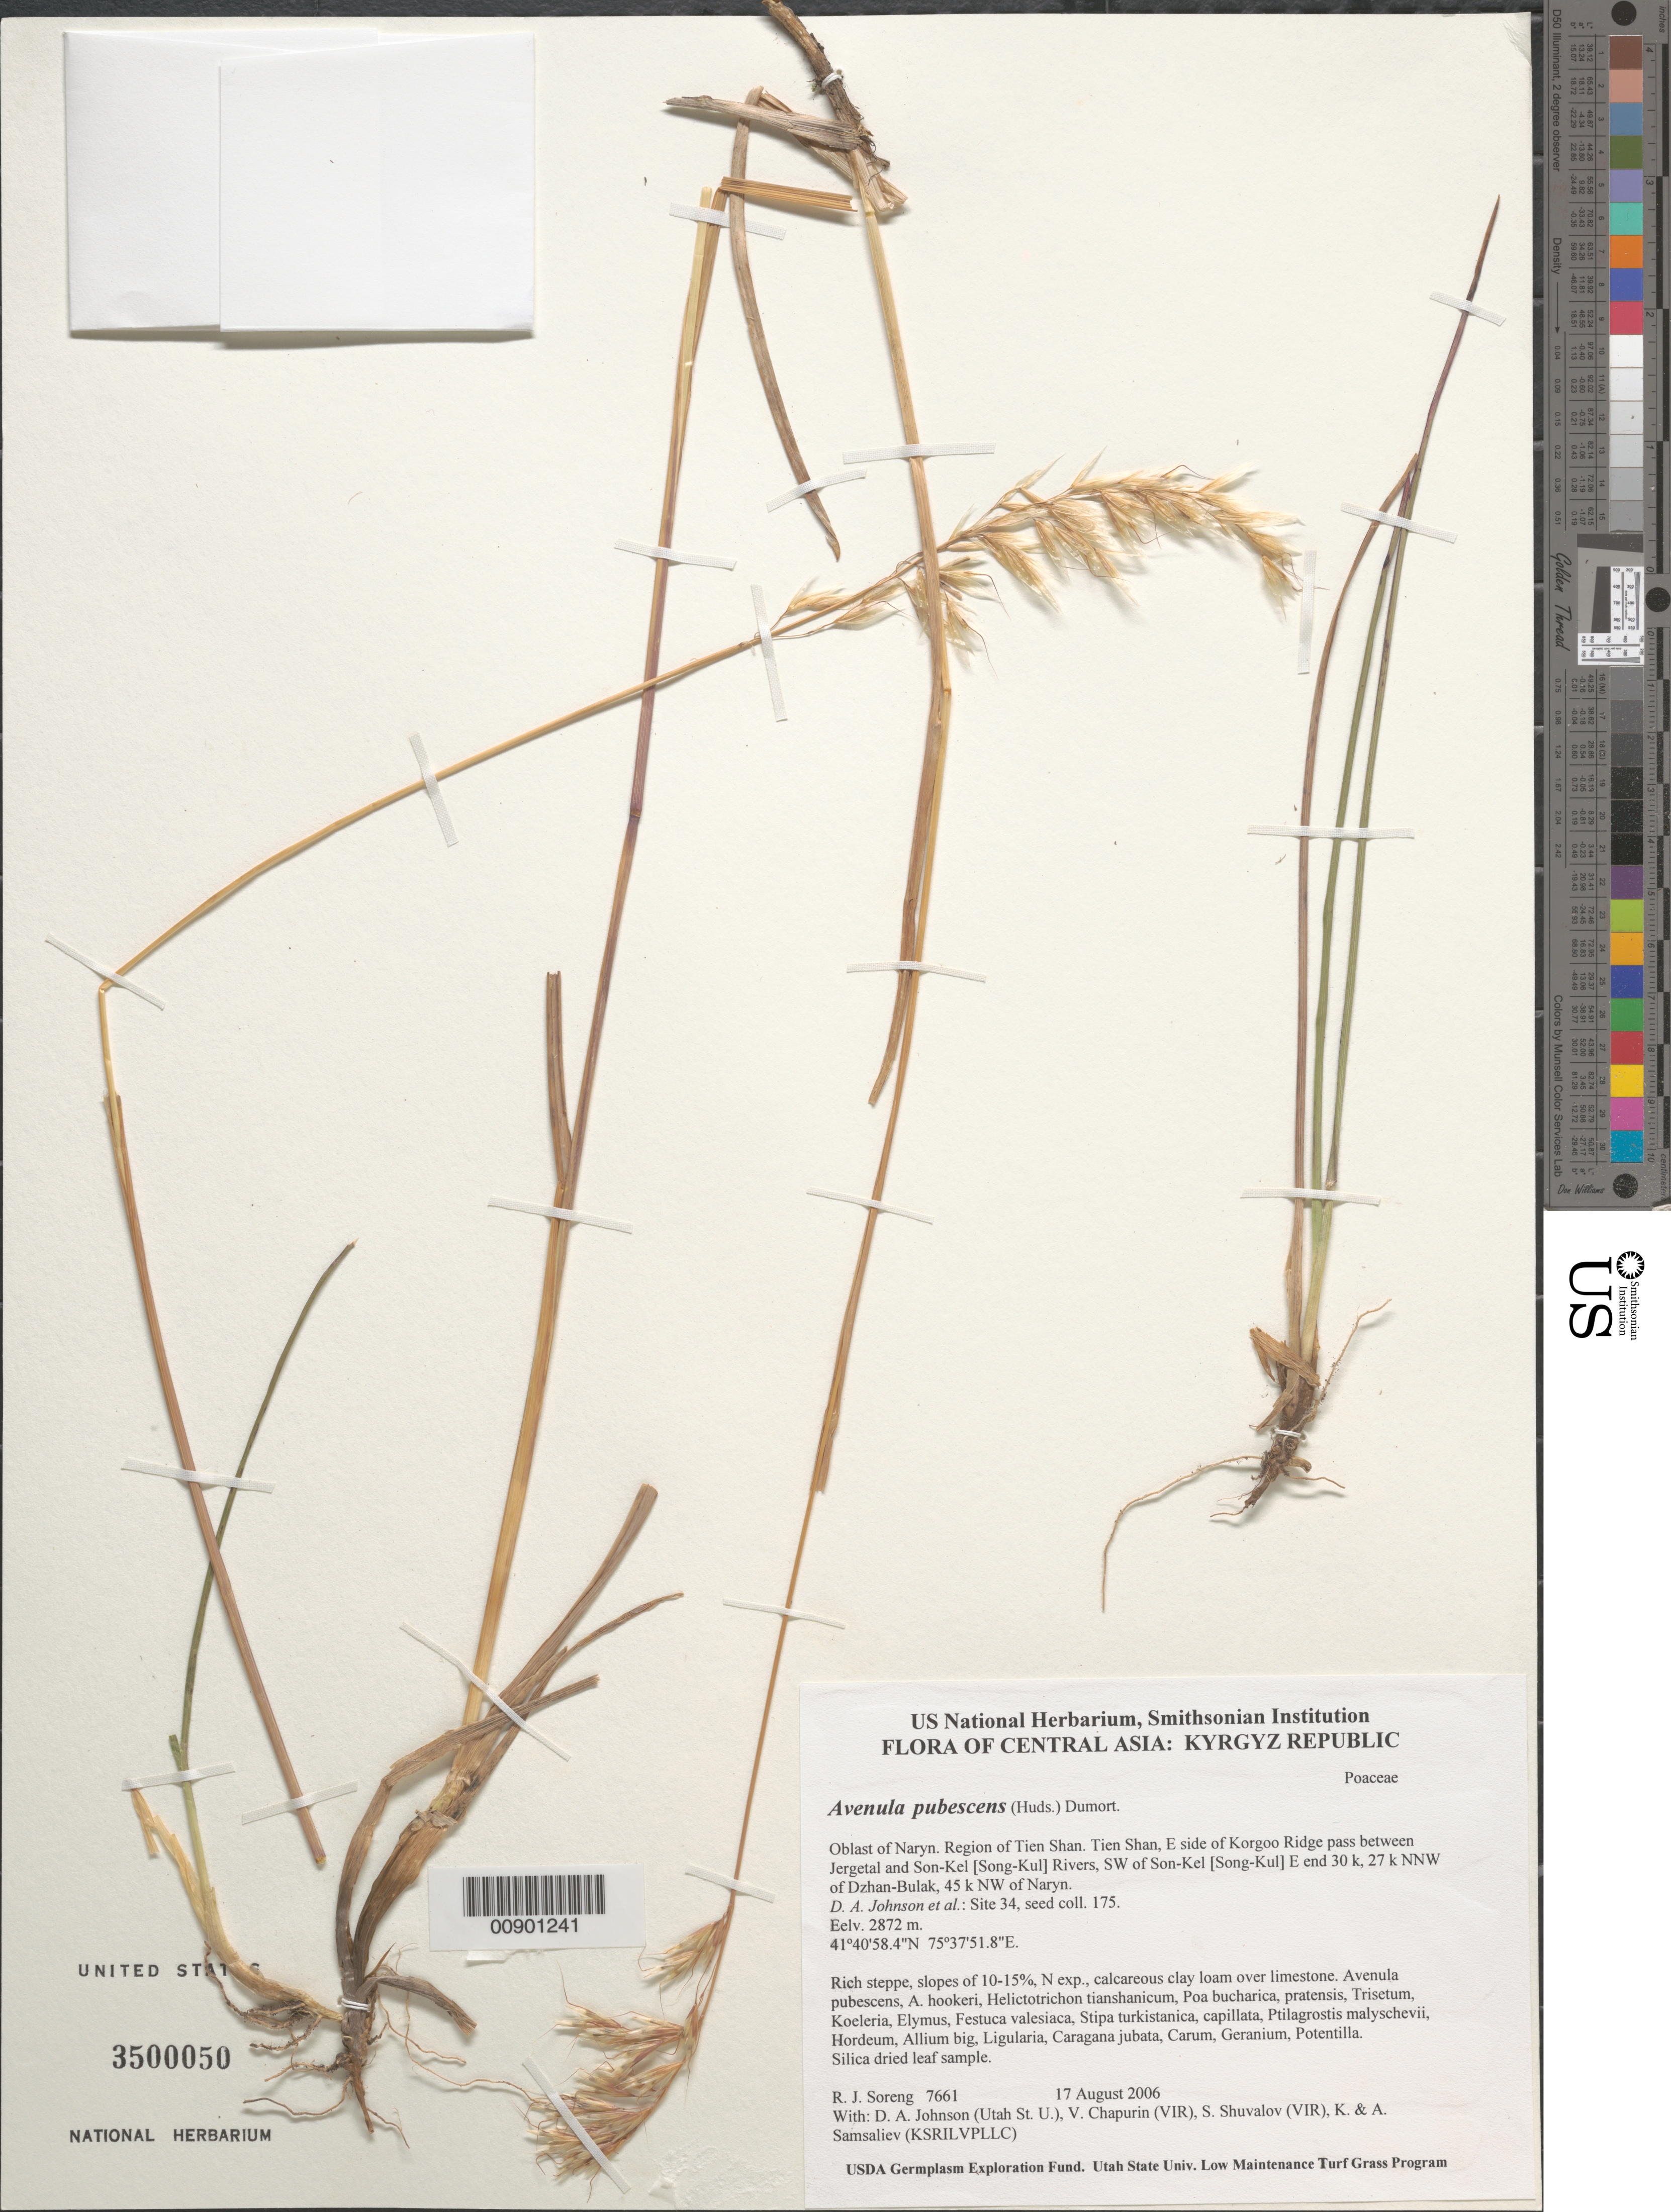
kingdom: Plantae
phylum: Tracheophyta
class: Liliopsida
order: Poales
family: Poaceae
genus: Avenula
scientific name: Avenula pubescens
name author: (Huds.) Dumort.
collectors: R. J. Soreng, D. Johnson, S. Shuvalov, V. Chapurin, K. Samsaliev & A. Samsaliev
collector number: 7661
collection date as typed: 17 Aug 2006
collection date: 2006-08-17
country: Kyrgyzstan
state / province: Naryn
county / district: Tien Shan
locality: Tien Shan, E side of Korgoo Ridge pass between Jergetal and Son-Kel Rivers, SW of Son-Kel E end 30 k, 27 km NNW of Dzhan-Bulak, 45 km NW of Naryn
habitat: Rich steppe, slopes of 10-15%, N exp., calcareous clay loam over limestone,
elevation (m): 2872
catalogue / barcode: US 3500050